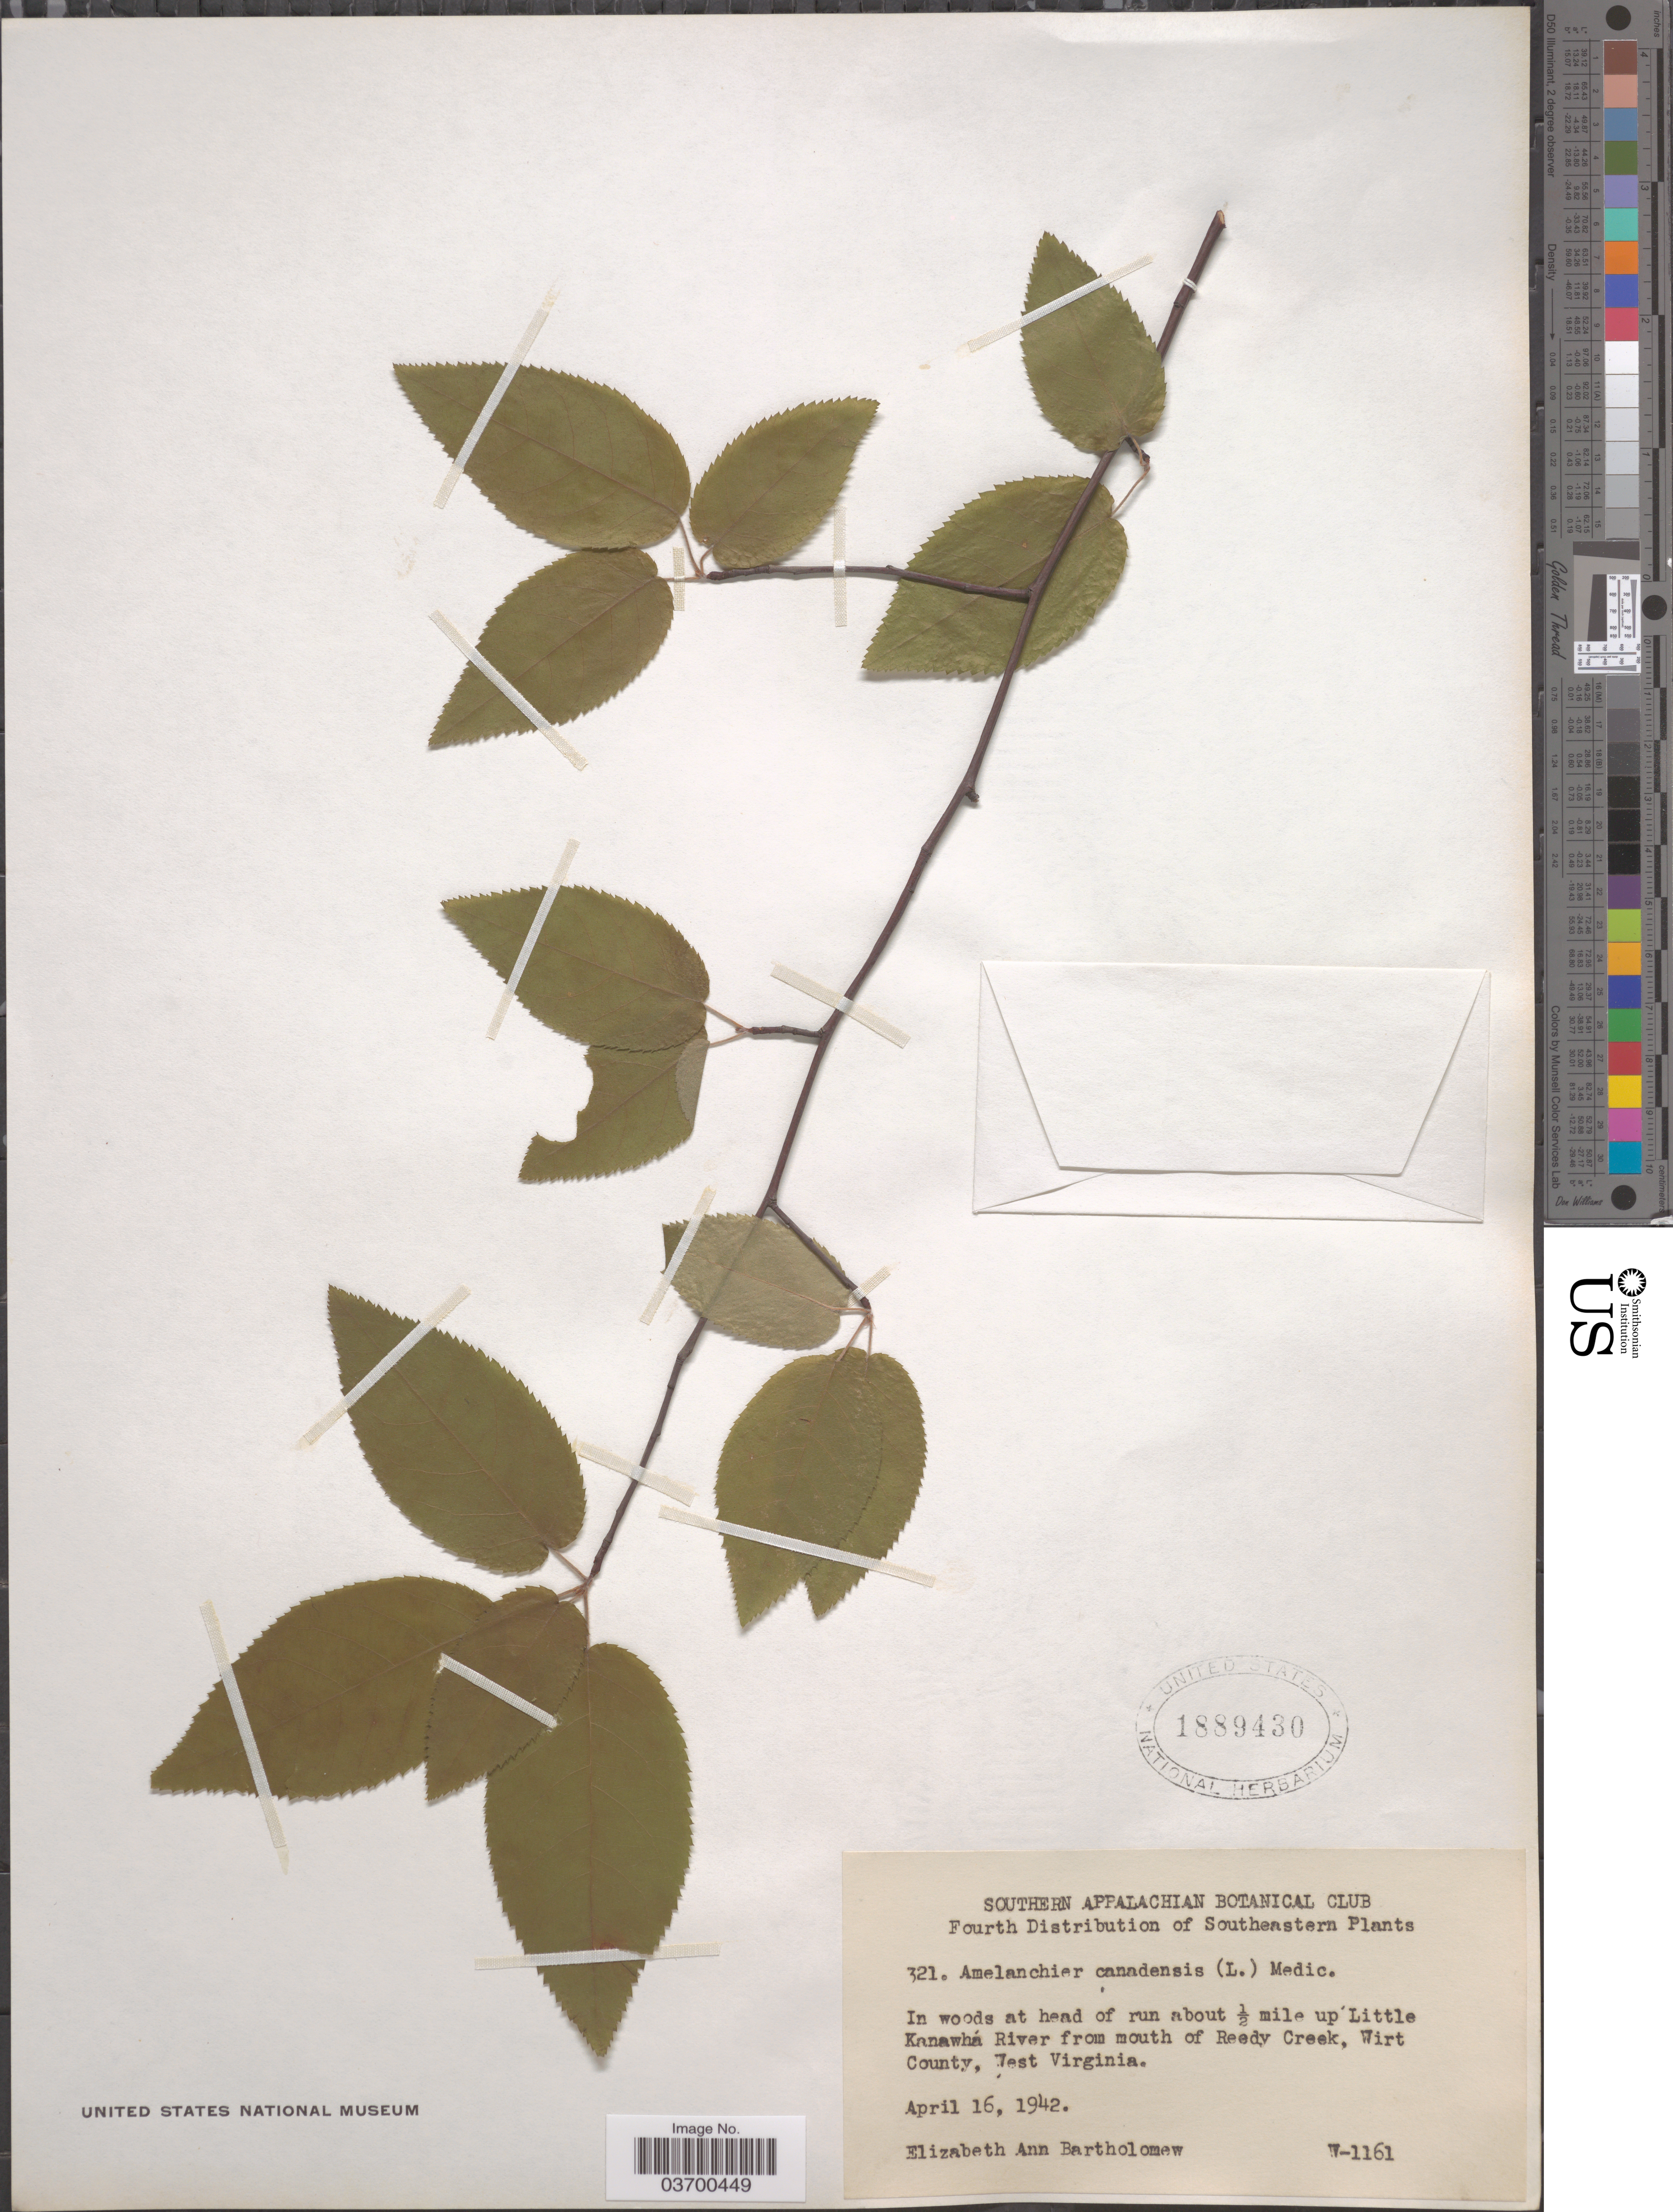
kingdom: Plantae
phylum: Tracheophyta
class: Magnoliopsida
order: Rosales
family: Rosaceae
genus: Amelanchier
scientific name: Amelanchier canadensis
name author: (L.) Medic.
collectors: E. Bartholomew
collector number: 321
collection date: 1942-04-16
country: United States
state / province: West Virginia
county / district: Wirt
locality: In woods at head of run about ½ mile up 'Little Kanawhá River from mouth of Reedy Creek, Wirt County.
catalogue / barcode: US 1889430